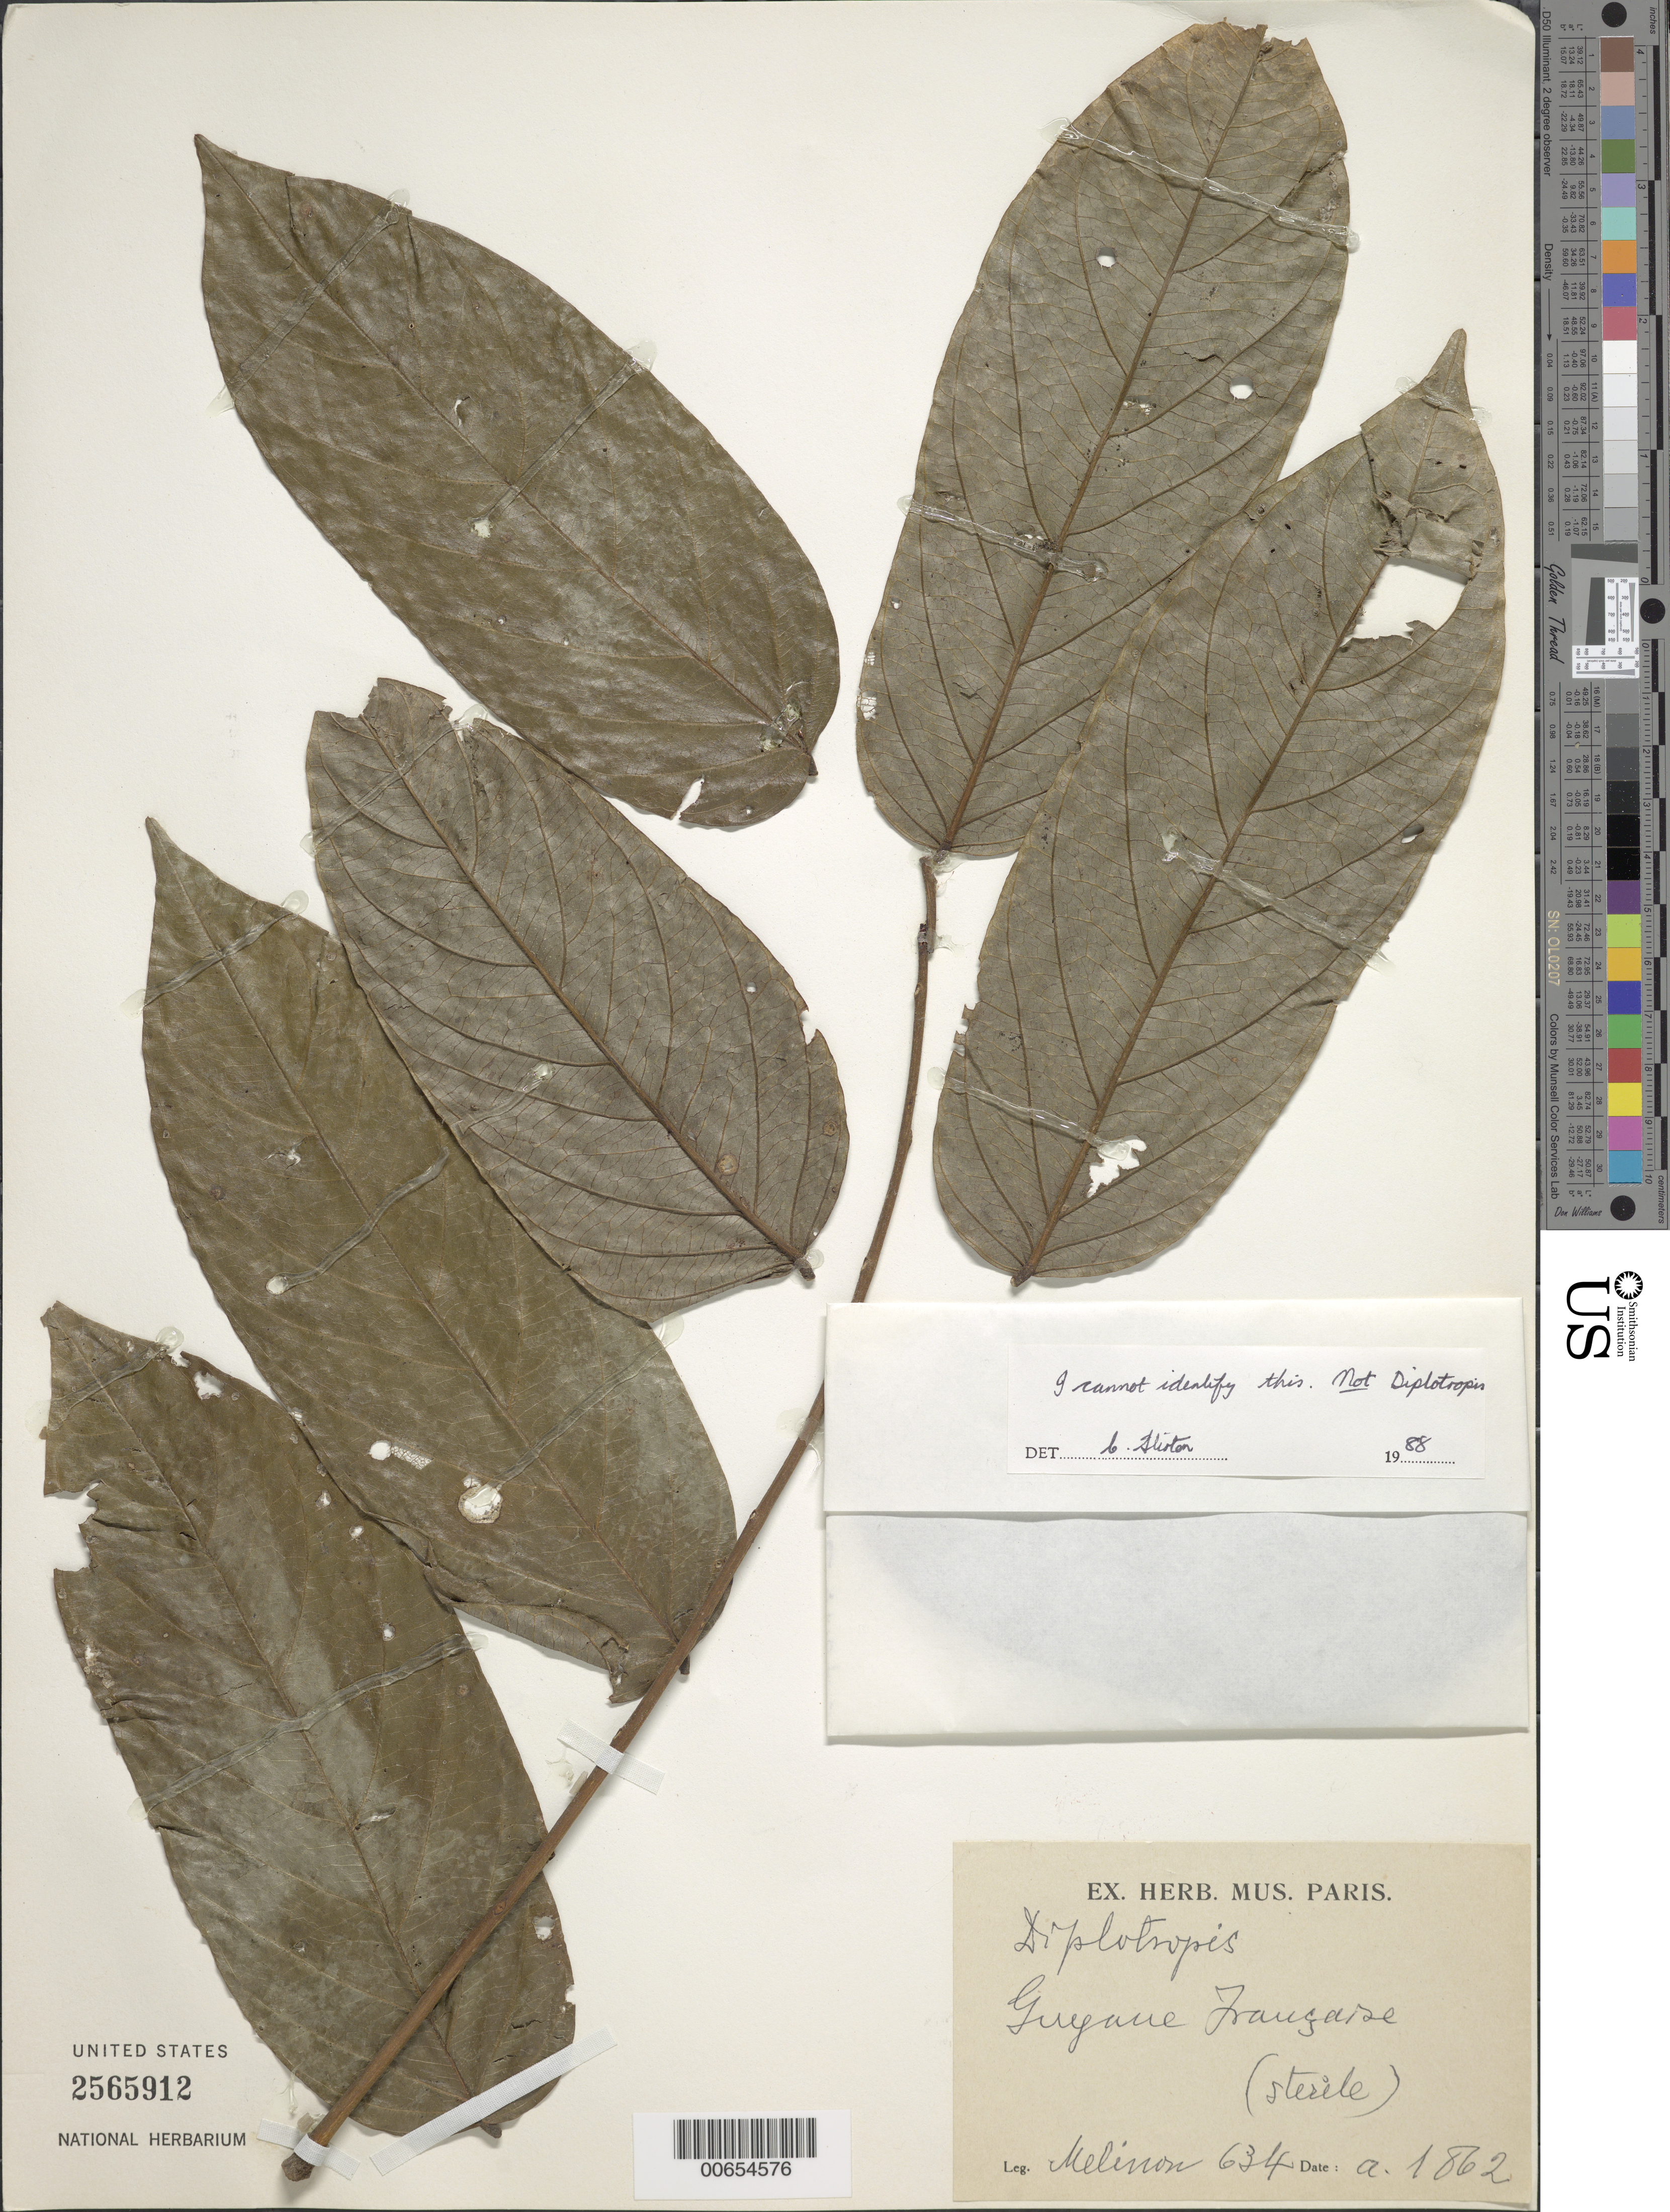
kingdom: Plantae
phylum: Tracheophyta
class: Magnoliopsida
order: Fabales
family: Fabaceae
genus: Diplotropis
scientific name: Diplotropis sp.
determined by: Trujillo, A. M.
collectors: E. Mélinon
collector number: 634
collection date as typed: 1862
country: French Guiana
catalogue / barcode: US 2565912